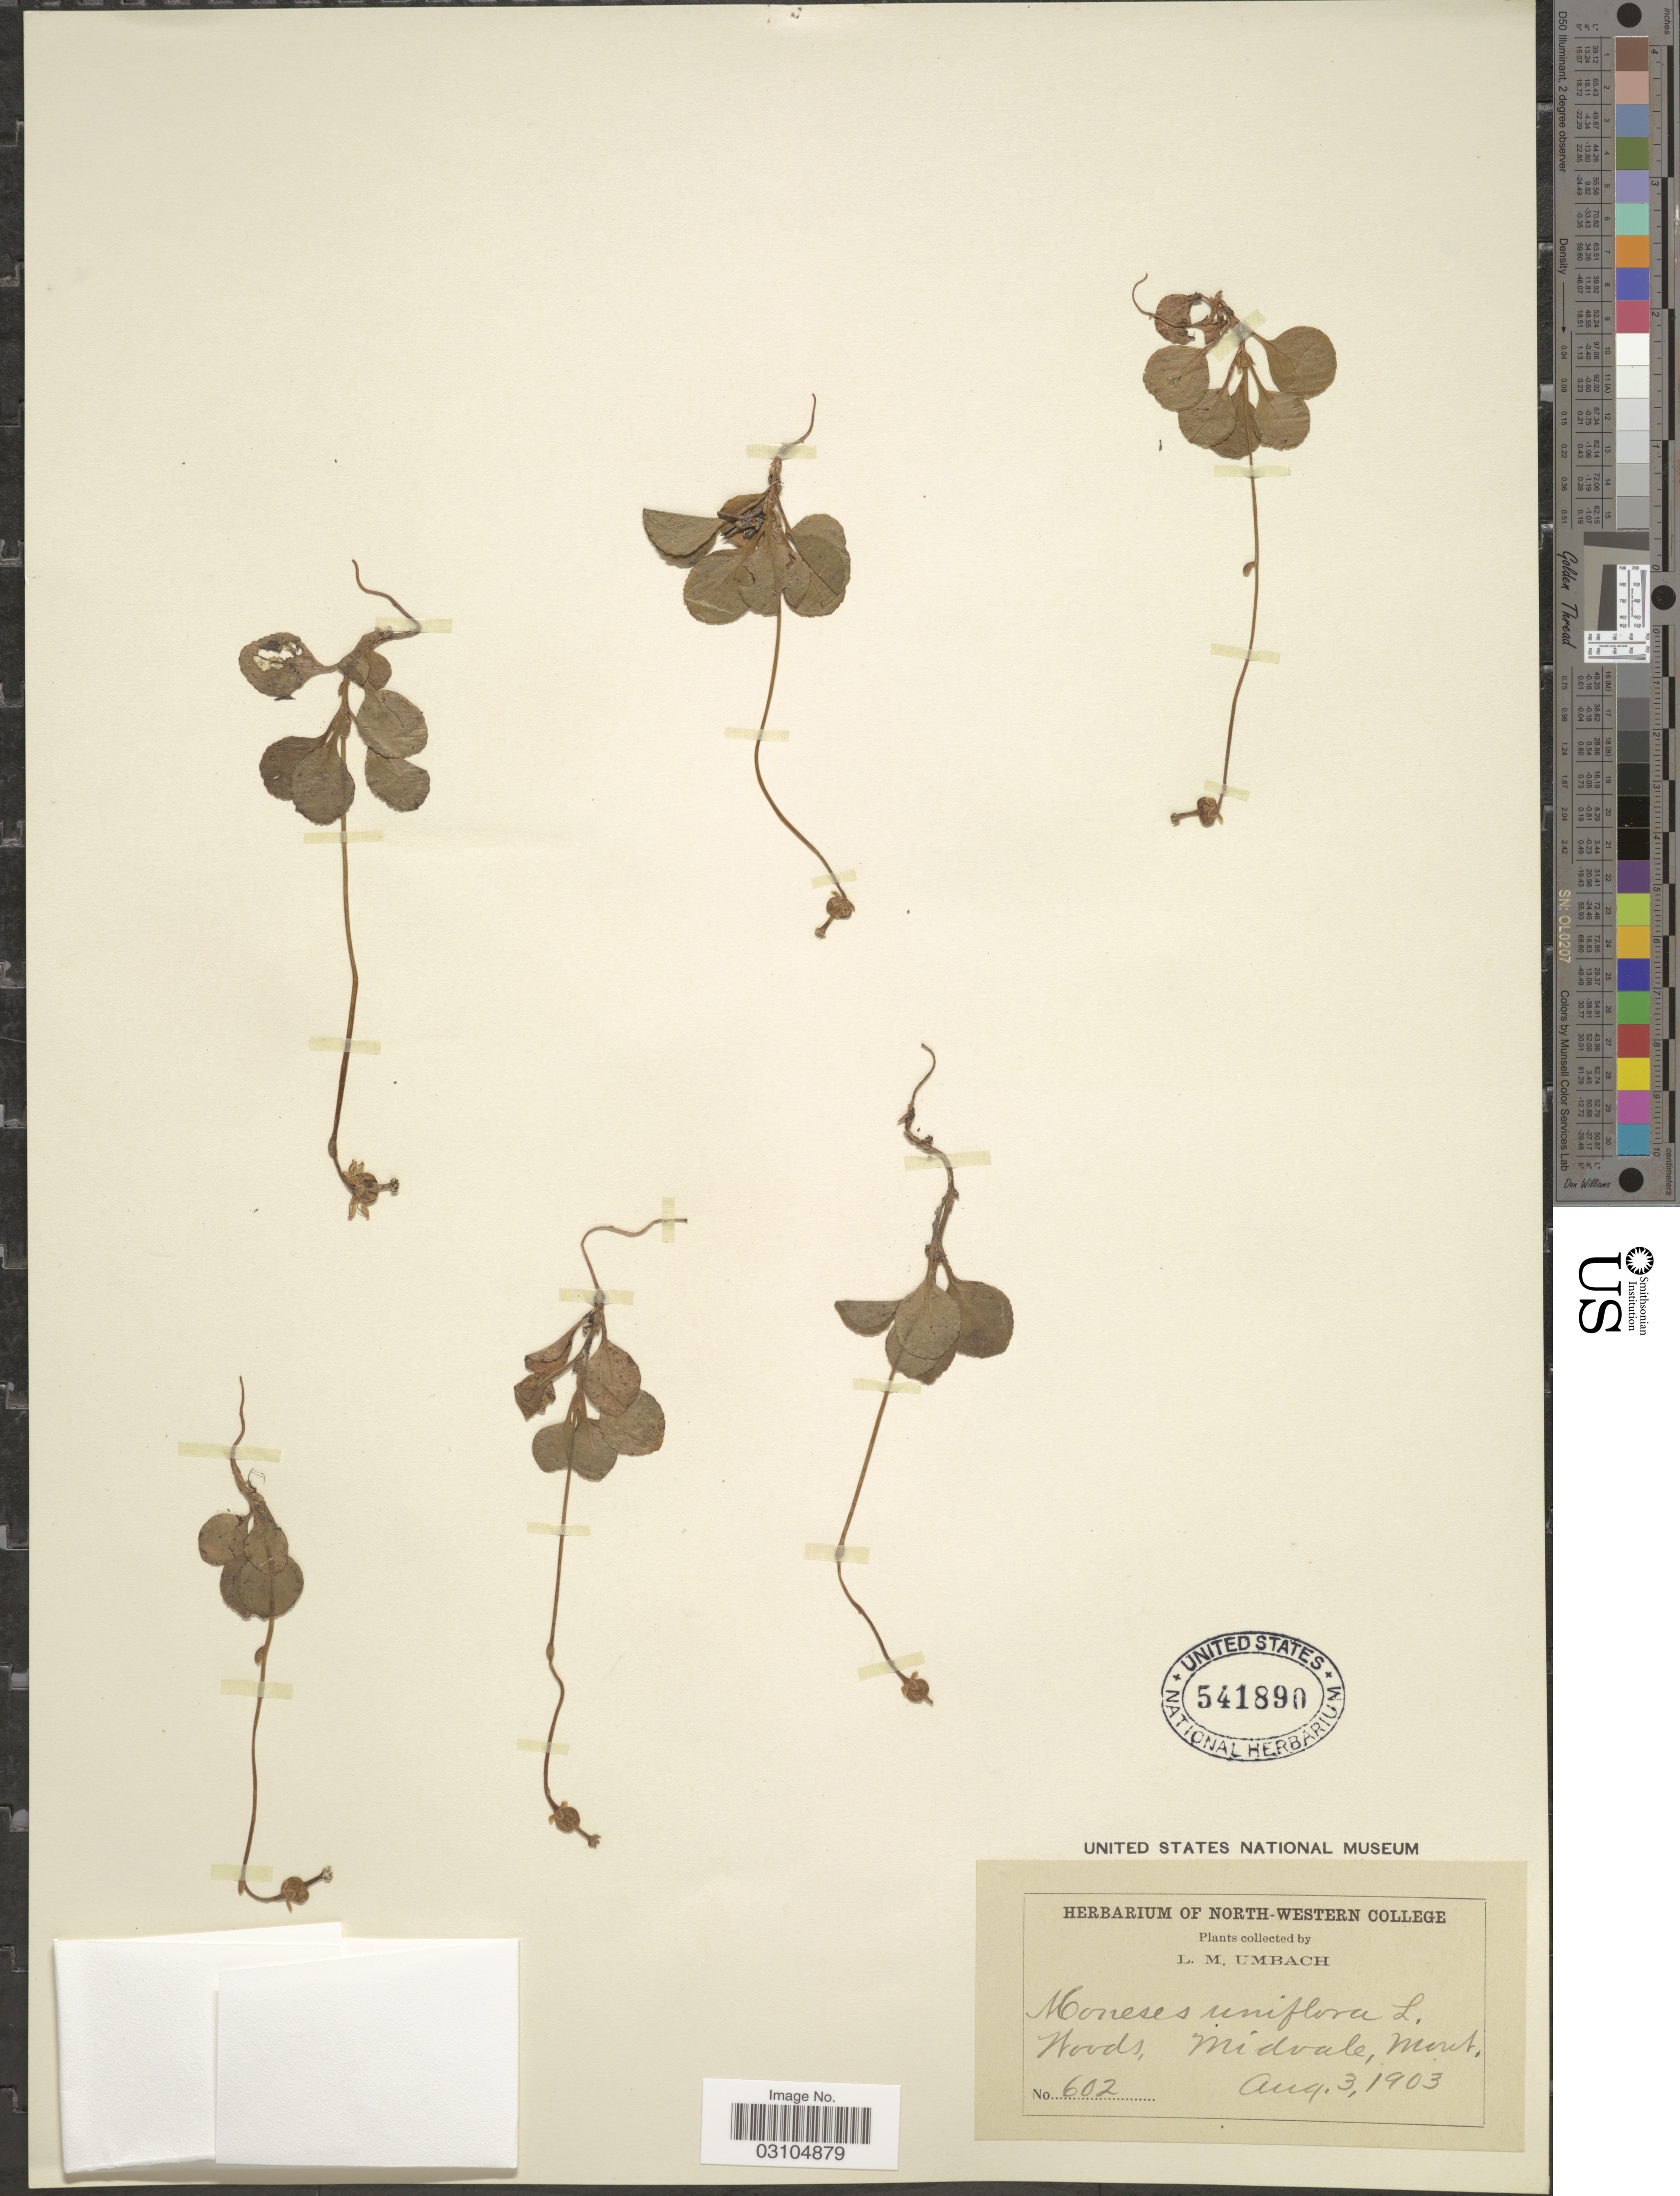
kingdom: Plantae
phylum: Tracheophyta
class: Magnoliopsida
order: Ericales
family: Ericaceae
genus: Moneses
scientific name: Moneses uniflora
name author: (L.) A. Gray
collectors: L. M. Umbach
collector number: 602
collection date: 1903-08-03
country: United States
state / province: Montana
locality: Woods, Midvale.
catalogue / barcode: US 541890